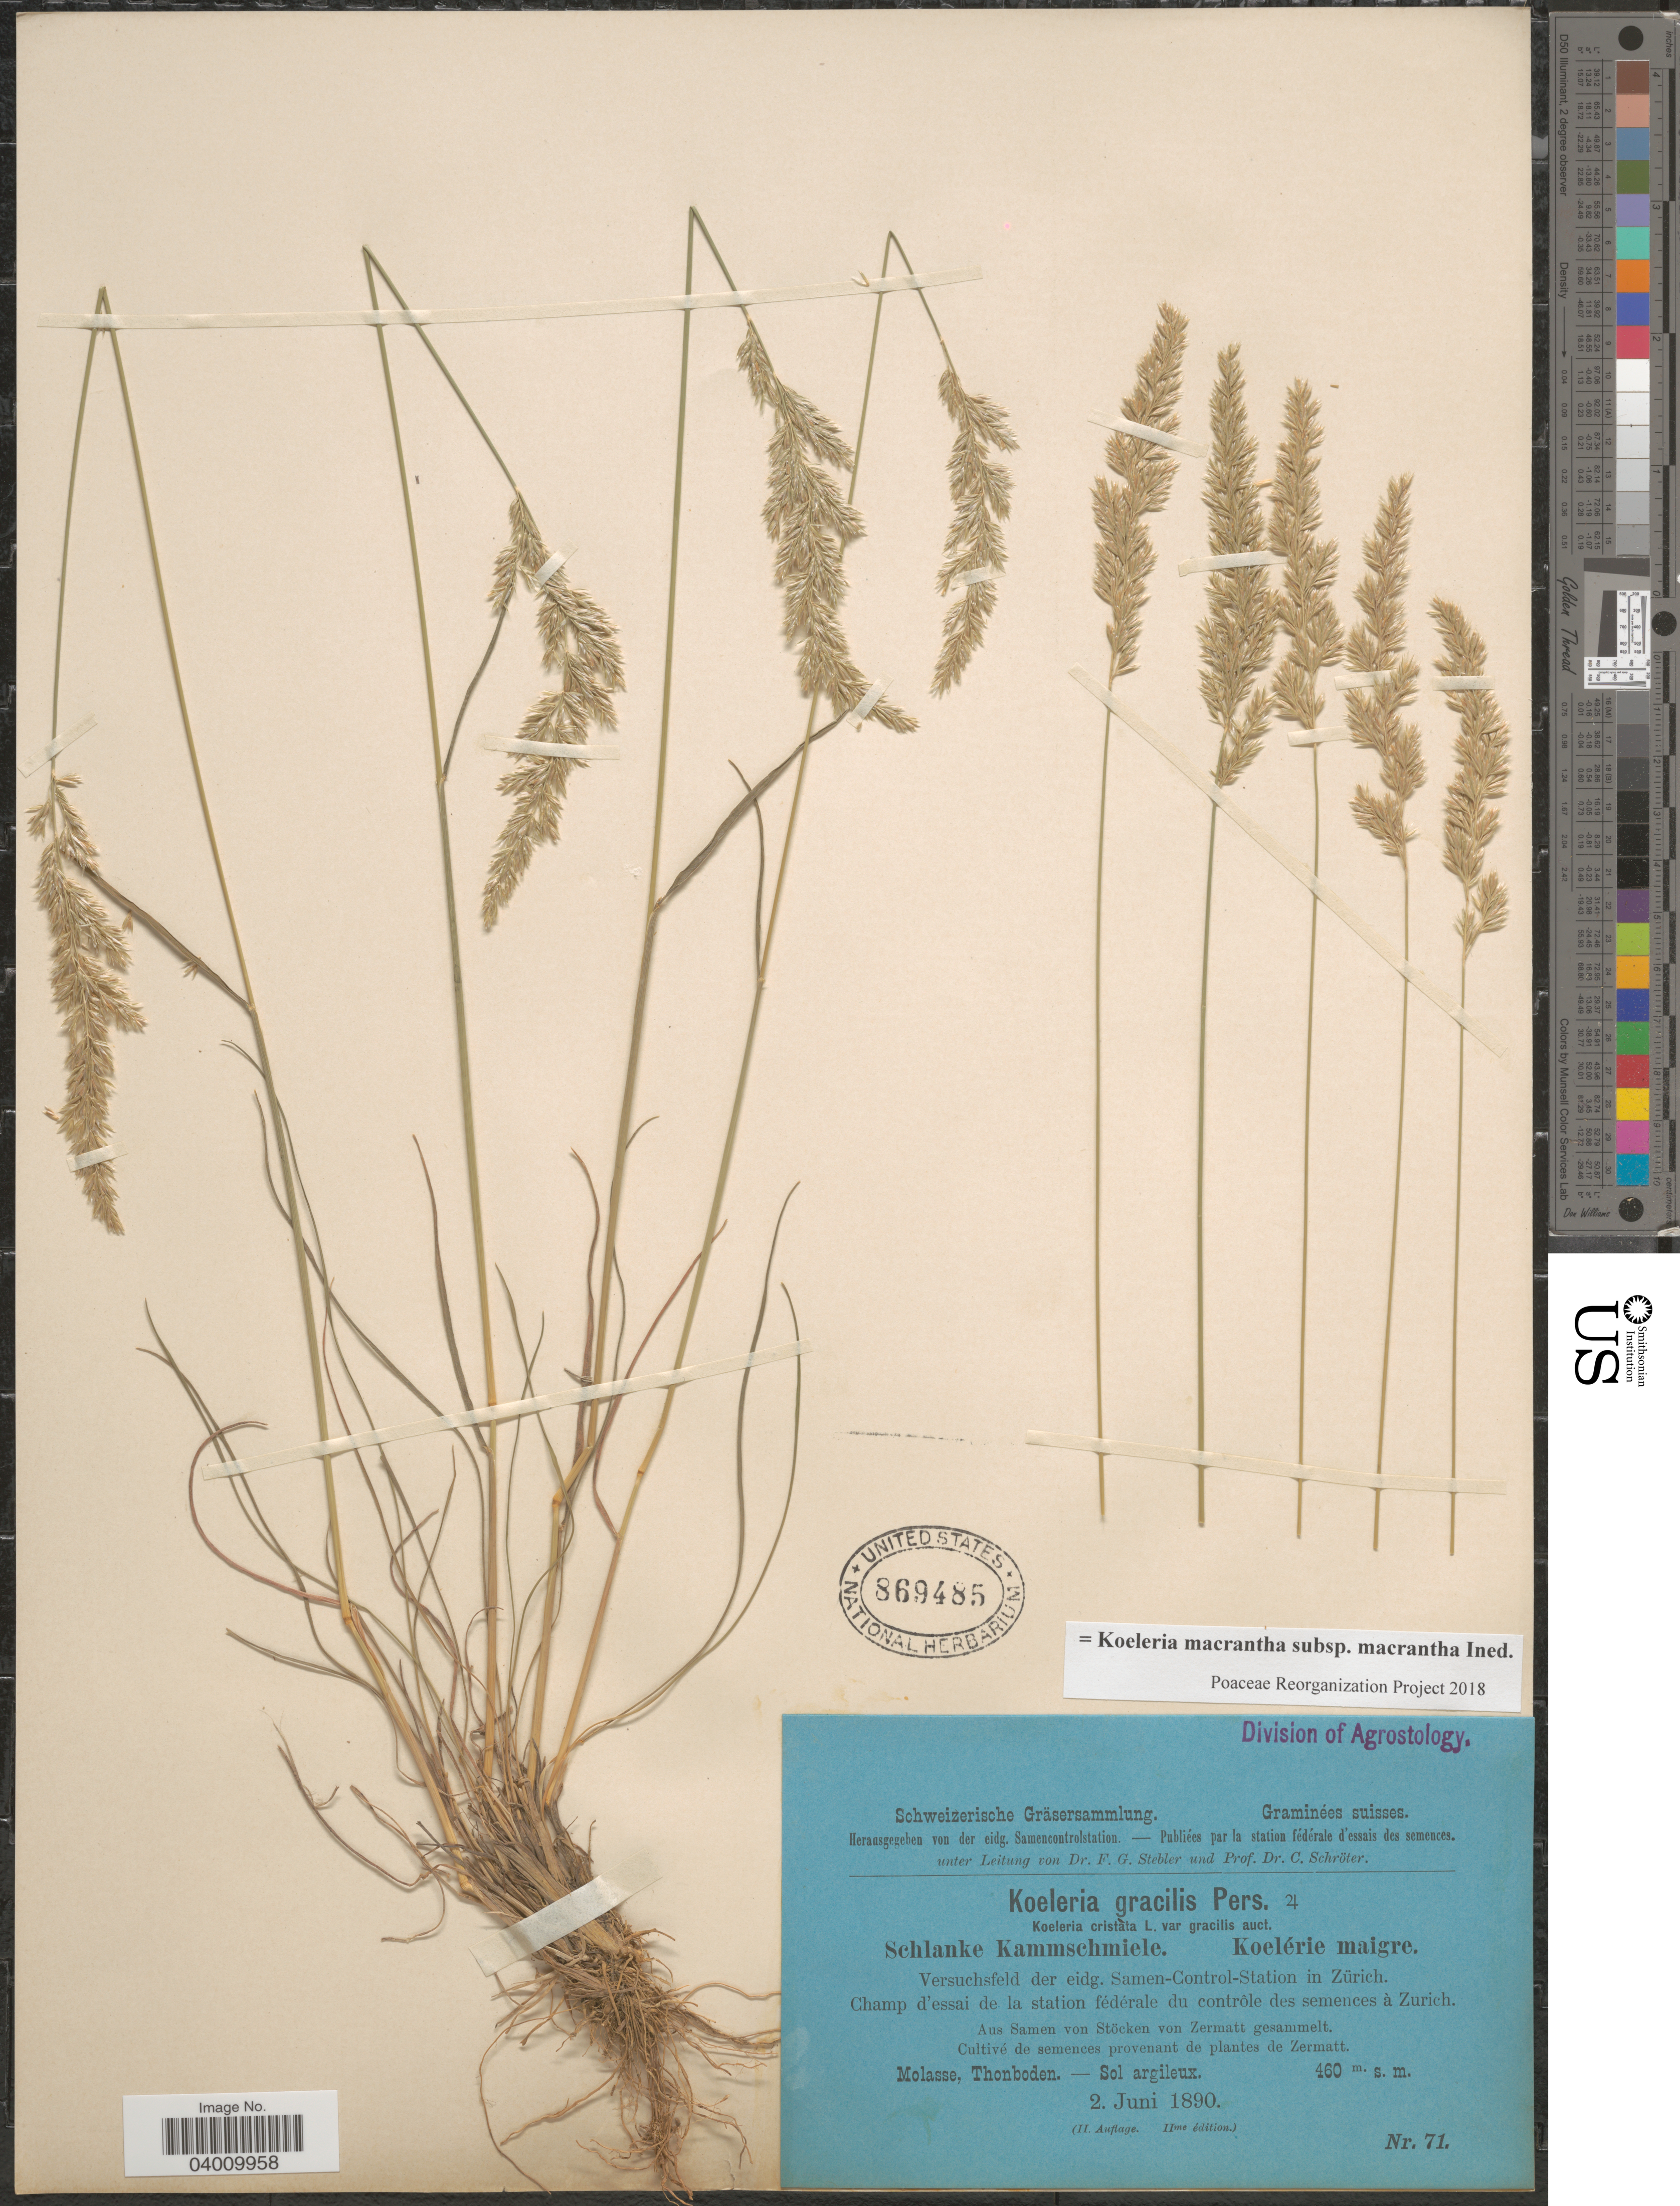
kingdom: Plantae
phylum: Tracheophyta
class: Liliopsida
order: Poales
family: Poaceae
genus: Koeleria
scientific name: Koeleria macrantha subsp. macrantha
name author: (Ledeb.) Schult.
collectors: Stebler, F.G. & Schröter, C.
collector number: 71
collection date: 1890-06-02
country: Switzerland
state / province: Zurich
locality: Suisses. Versuchsfeld der eidg. Samen-Control-Station in Zürich. Champ d'essai de la station fédérale du contrôle des semences à Zurich. Aus Samen von Stöcken von Zermatt gesammelt. Cultivé de semences provenant de plantes de Zermatt.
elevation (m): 460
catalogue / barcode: US 869485